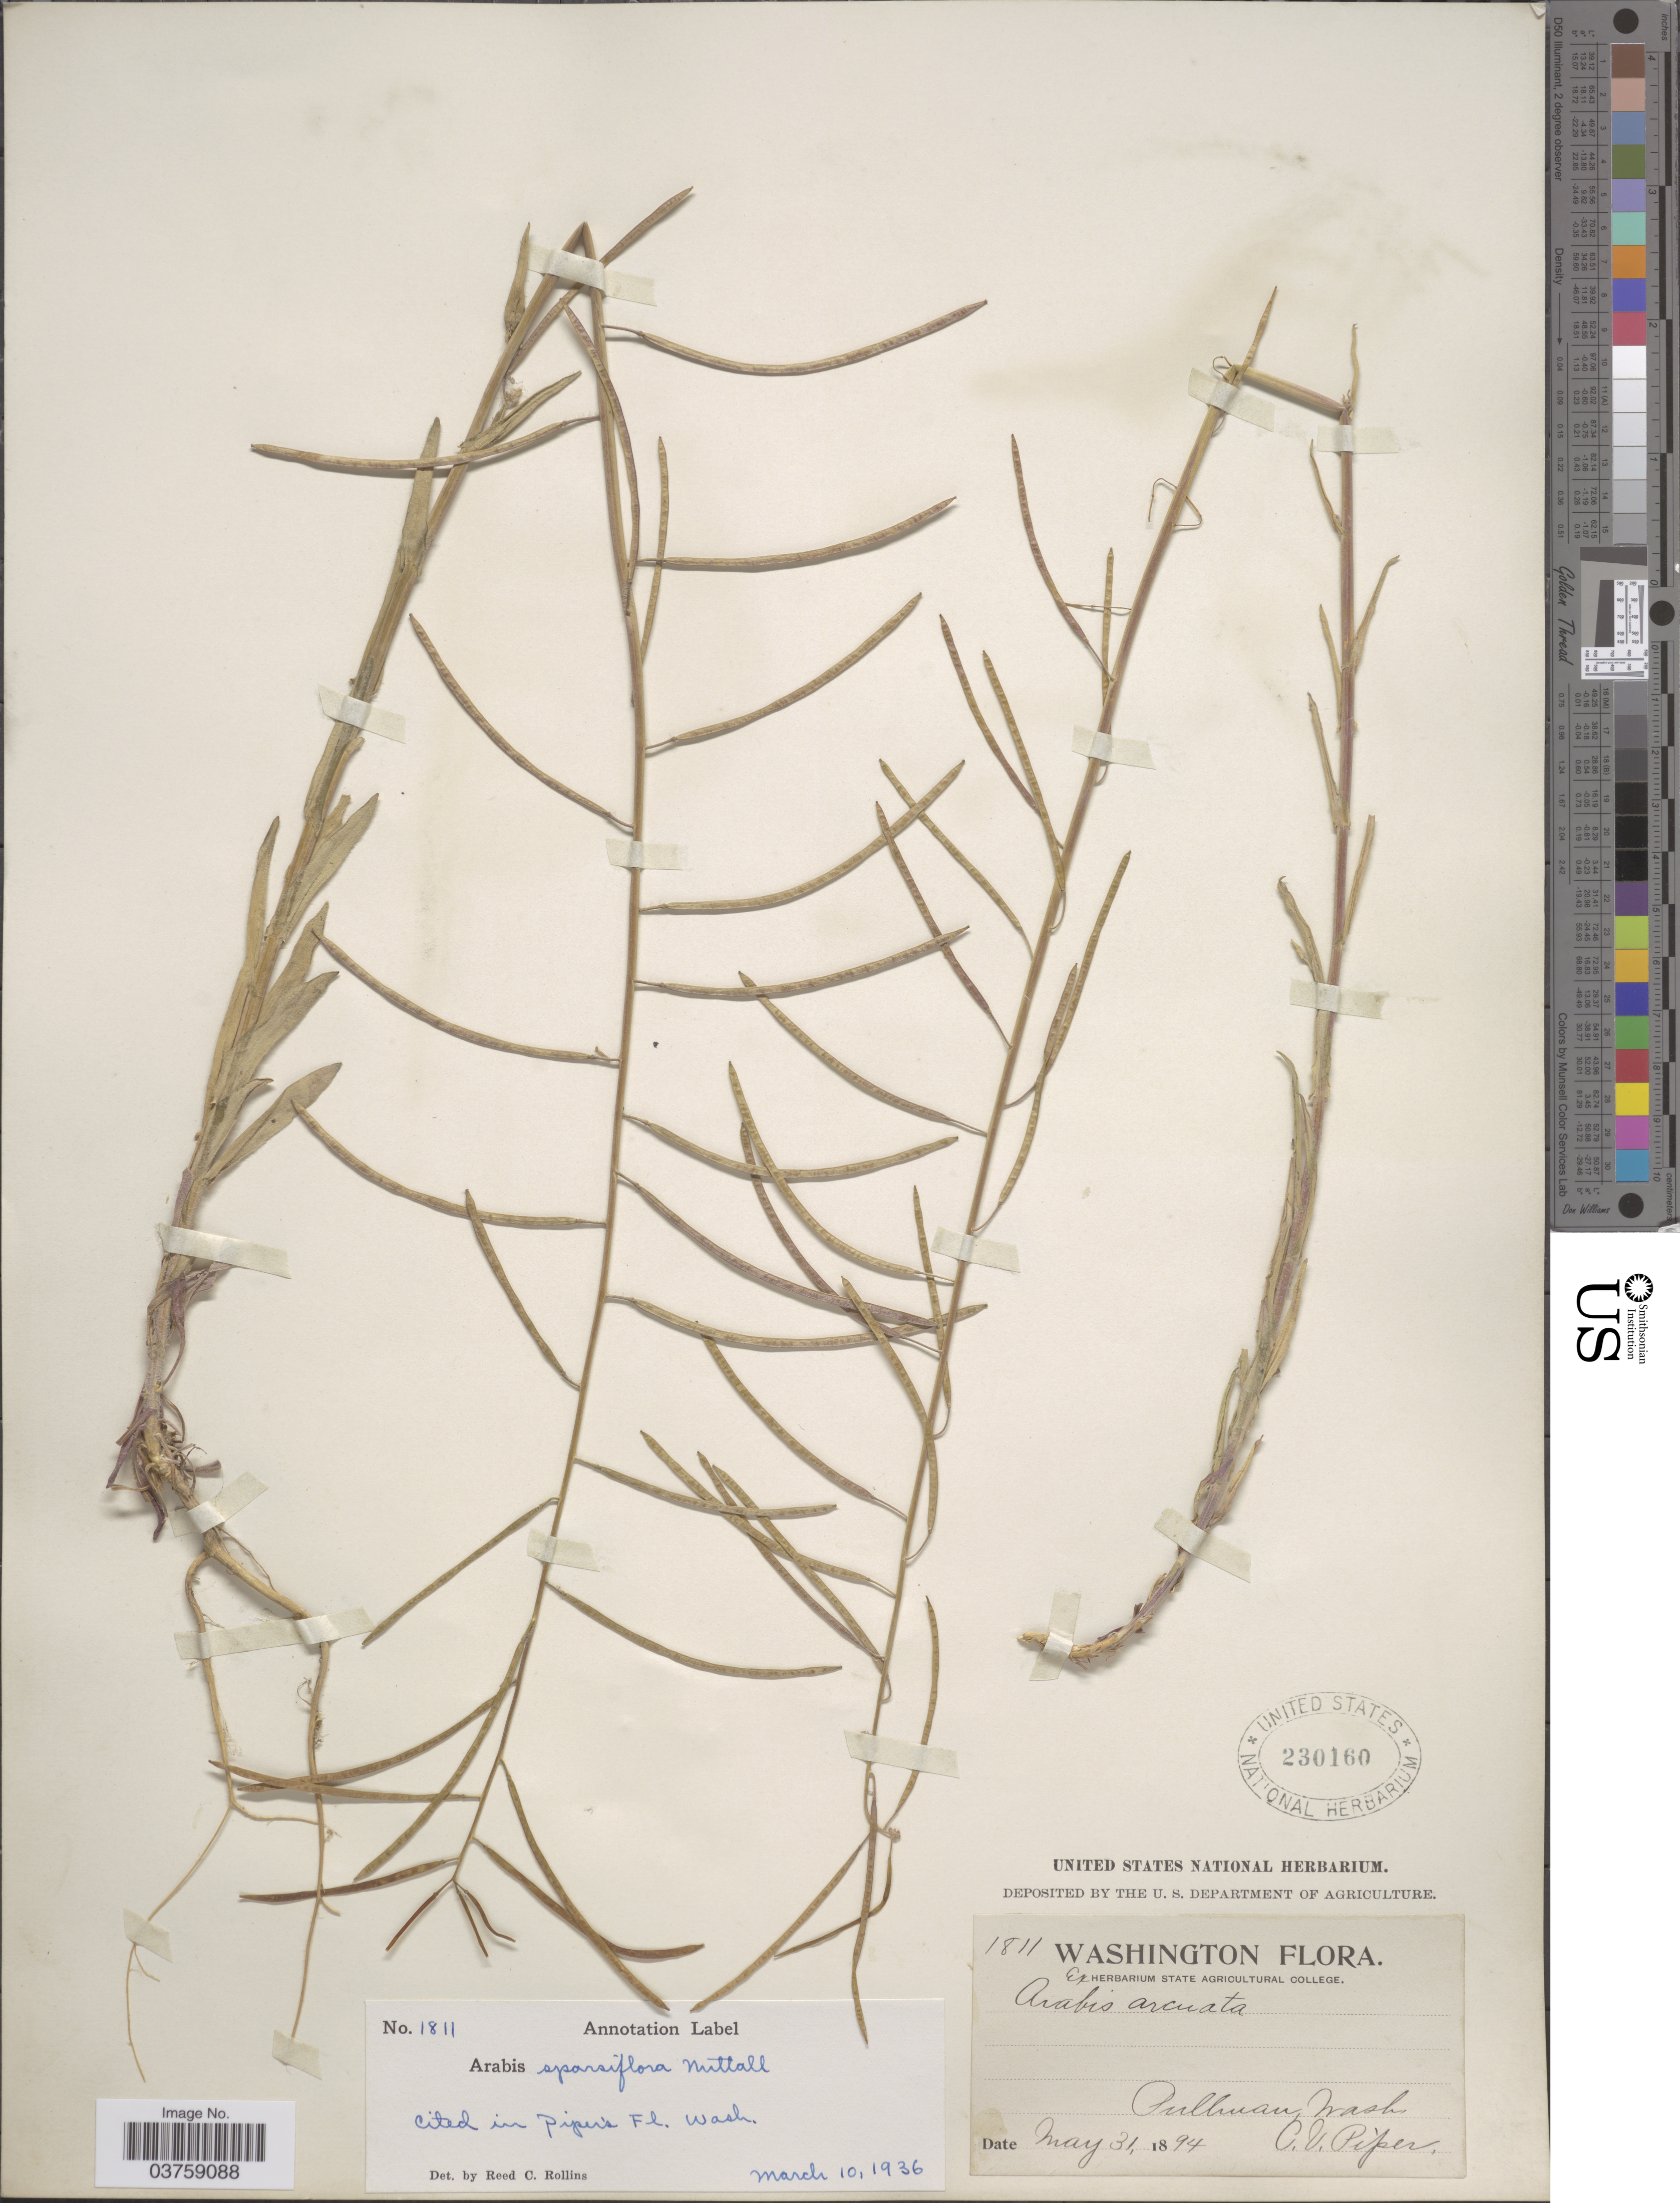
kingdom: Plantae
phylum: Tracheophyta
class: Magnoliopsida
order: Brassicales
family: Brassicaceae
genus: Arabis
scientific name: Arabis sparsiflora var. subvillosa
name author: (S. Watson) Rollins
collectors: C. V. Piper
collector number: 1811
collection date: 1894-05-31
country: United States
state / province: Washington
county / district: Whitman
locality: Pullman.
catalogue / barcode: US 230160